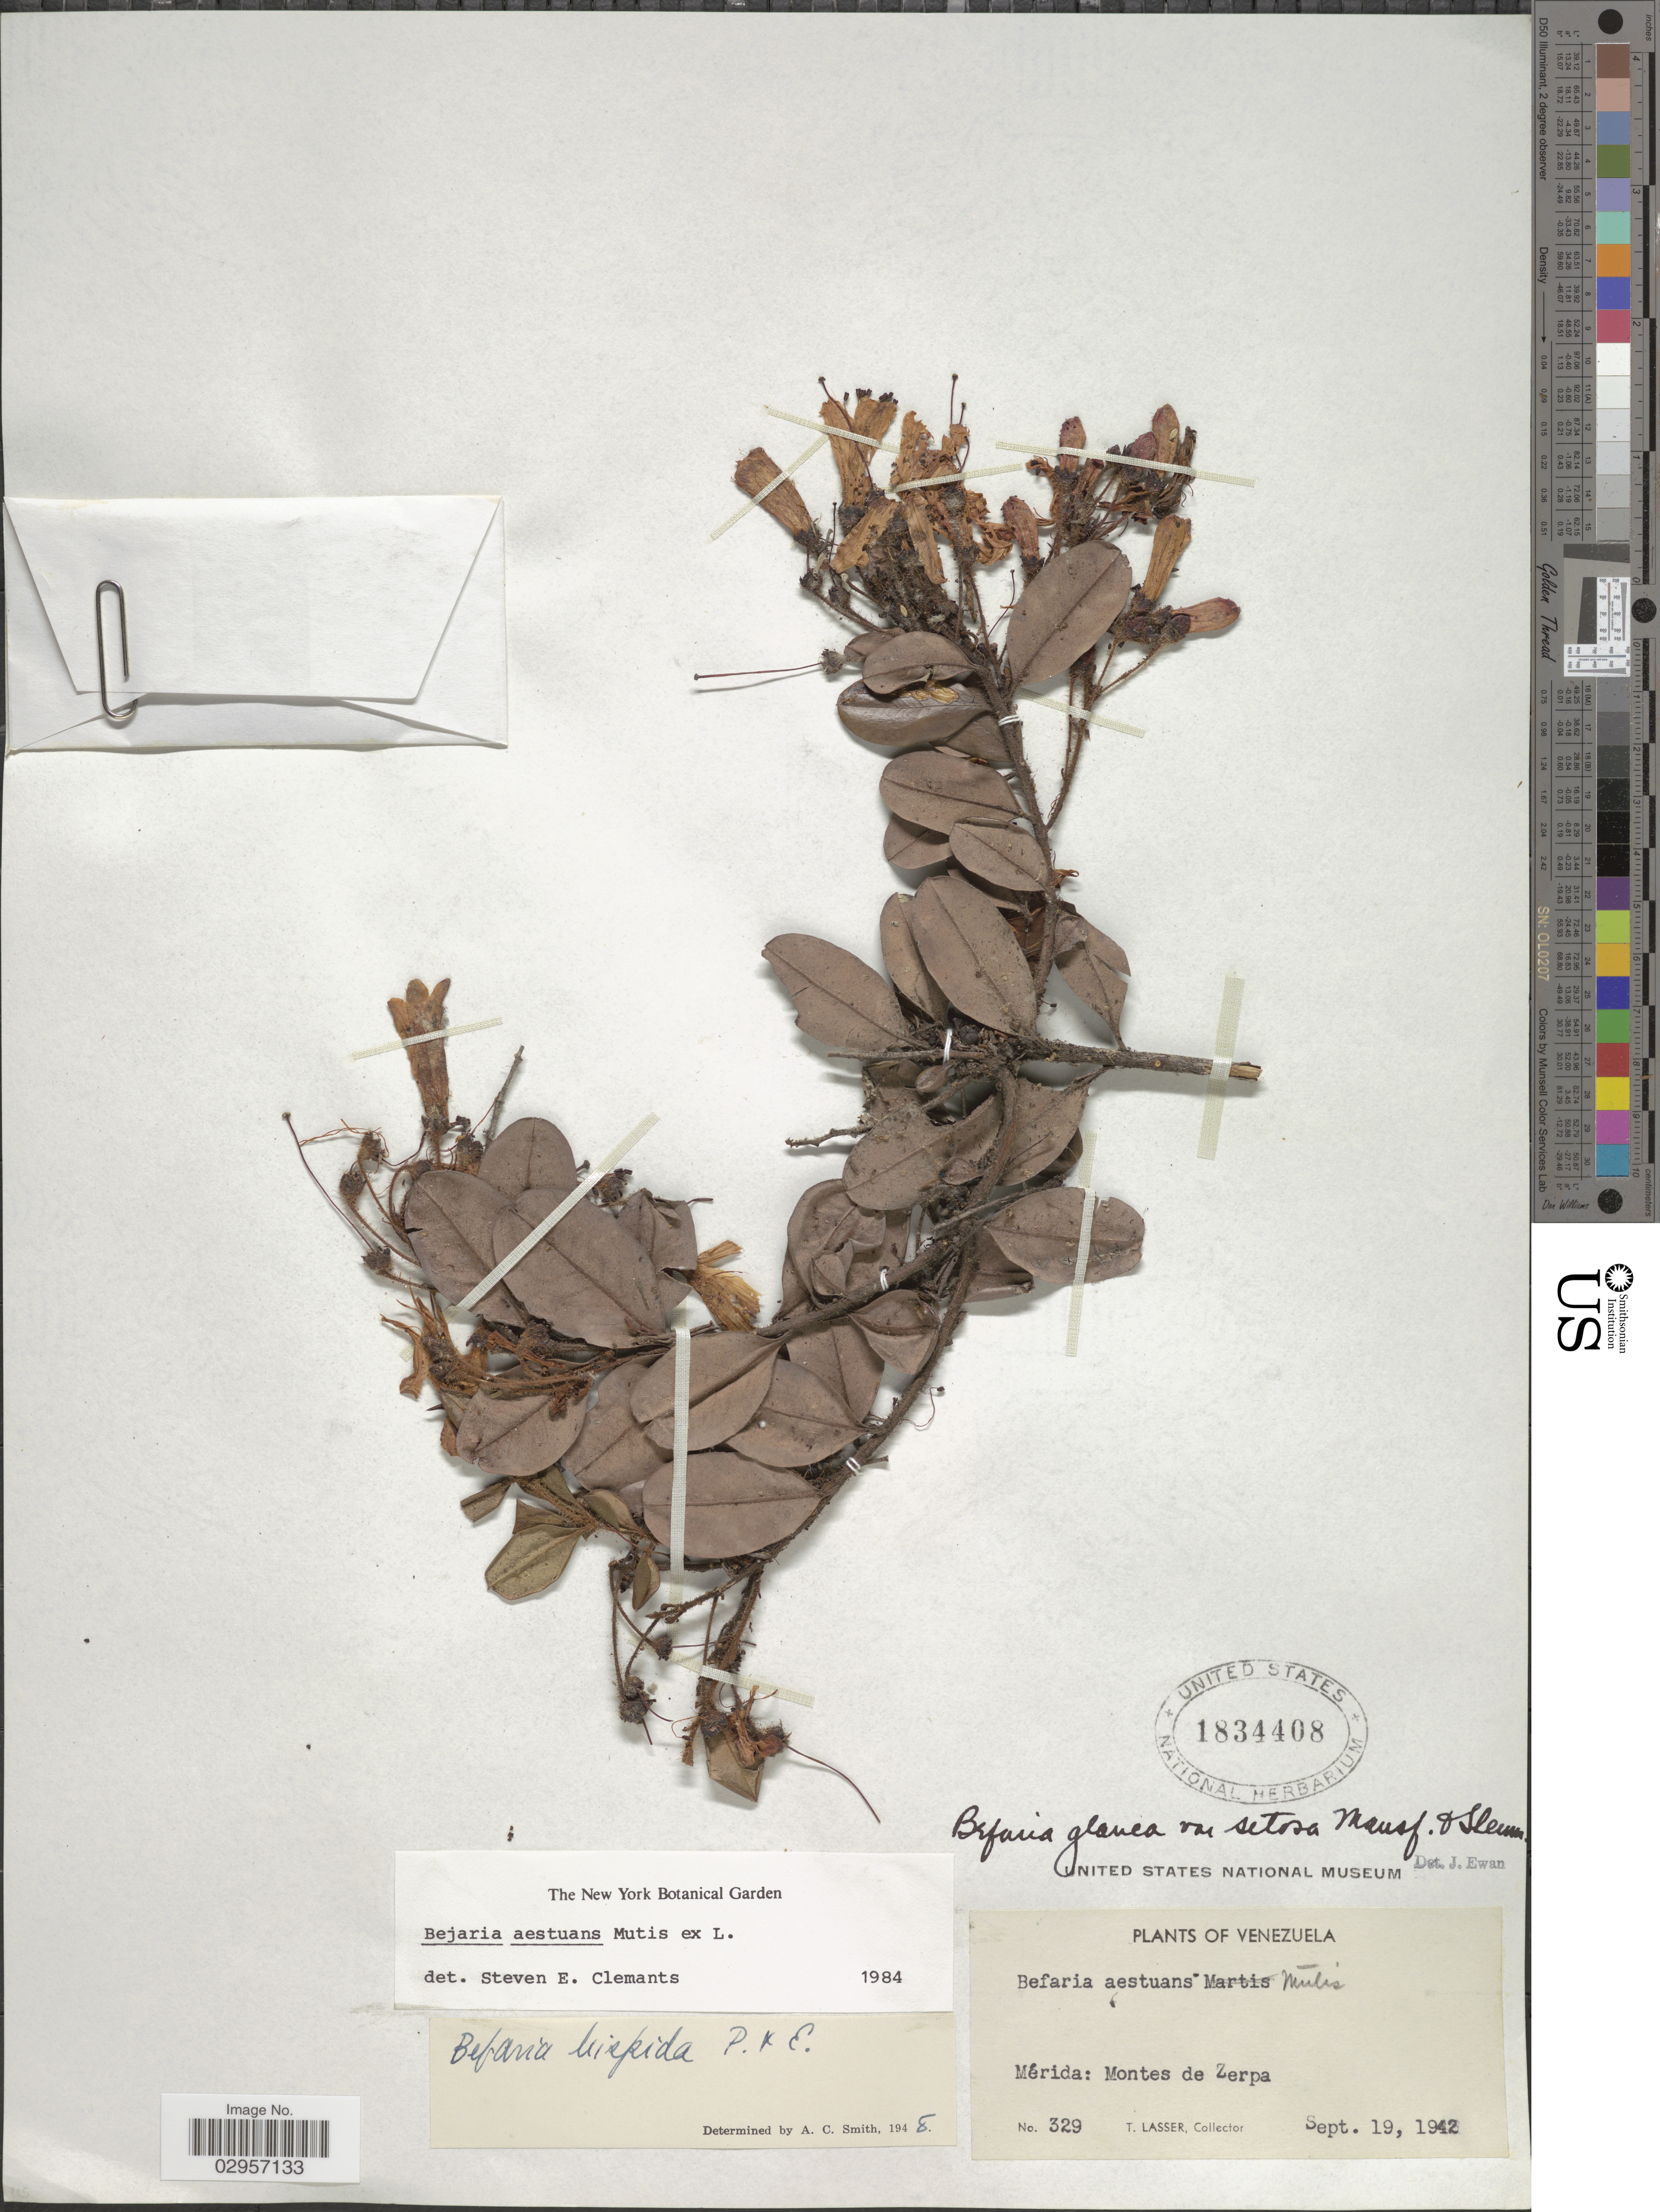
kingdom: Plantae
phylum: Tracheophyta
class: Magnoliopsida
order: Ericales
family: Ericaceae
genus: Befaria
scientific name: Befaria aestuans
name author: Mutis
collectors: T. Lasser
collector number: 329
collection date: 1942-09-19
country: Venezuela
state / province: Mérida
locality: Mérida: Montes de Zerpa.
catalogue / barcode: US 1834408